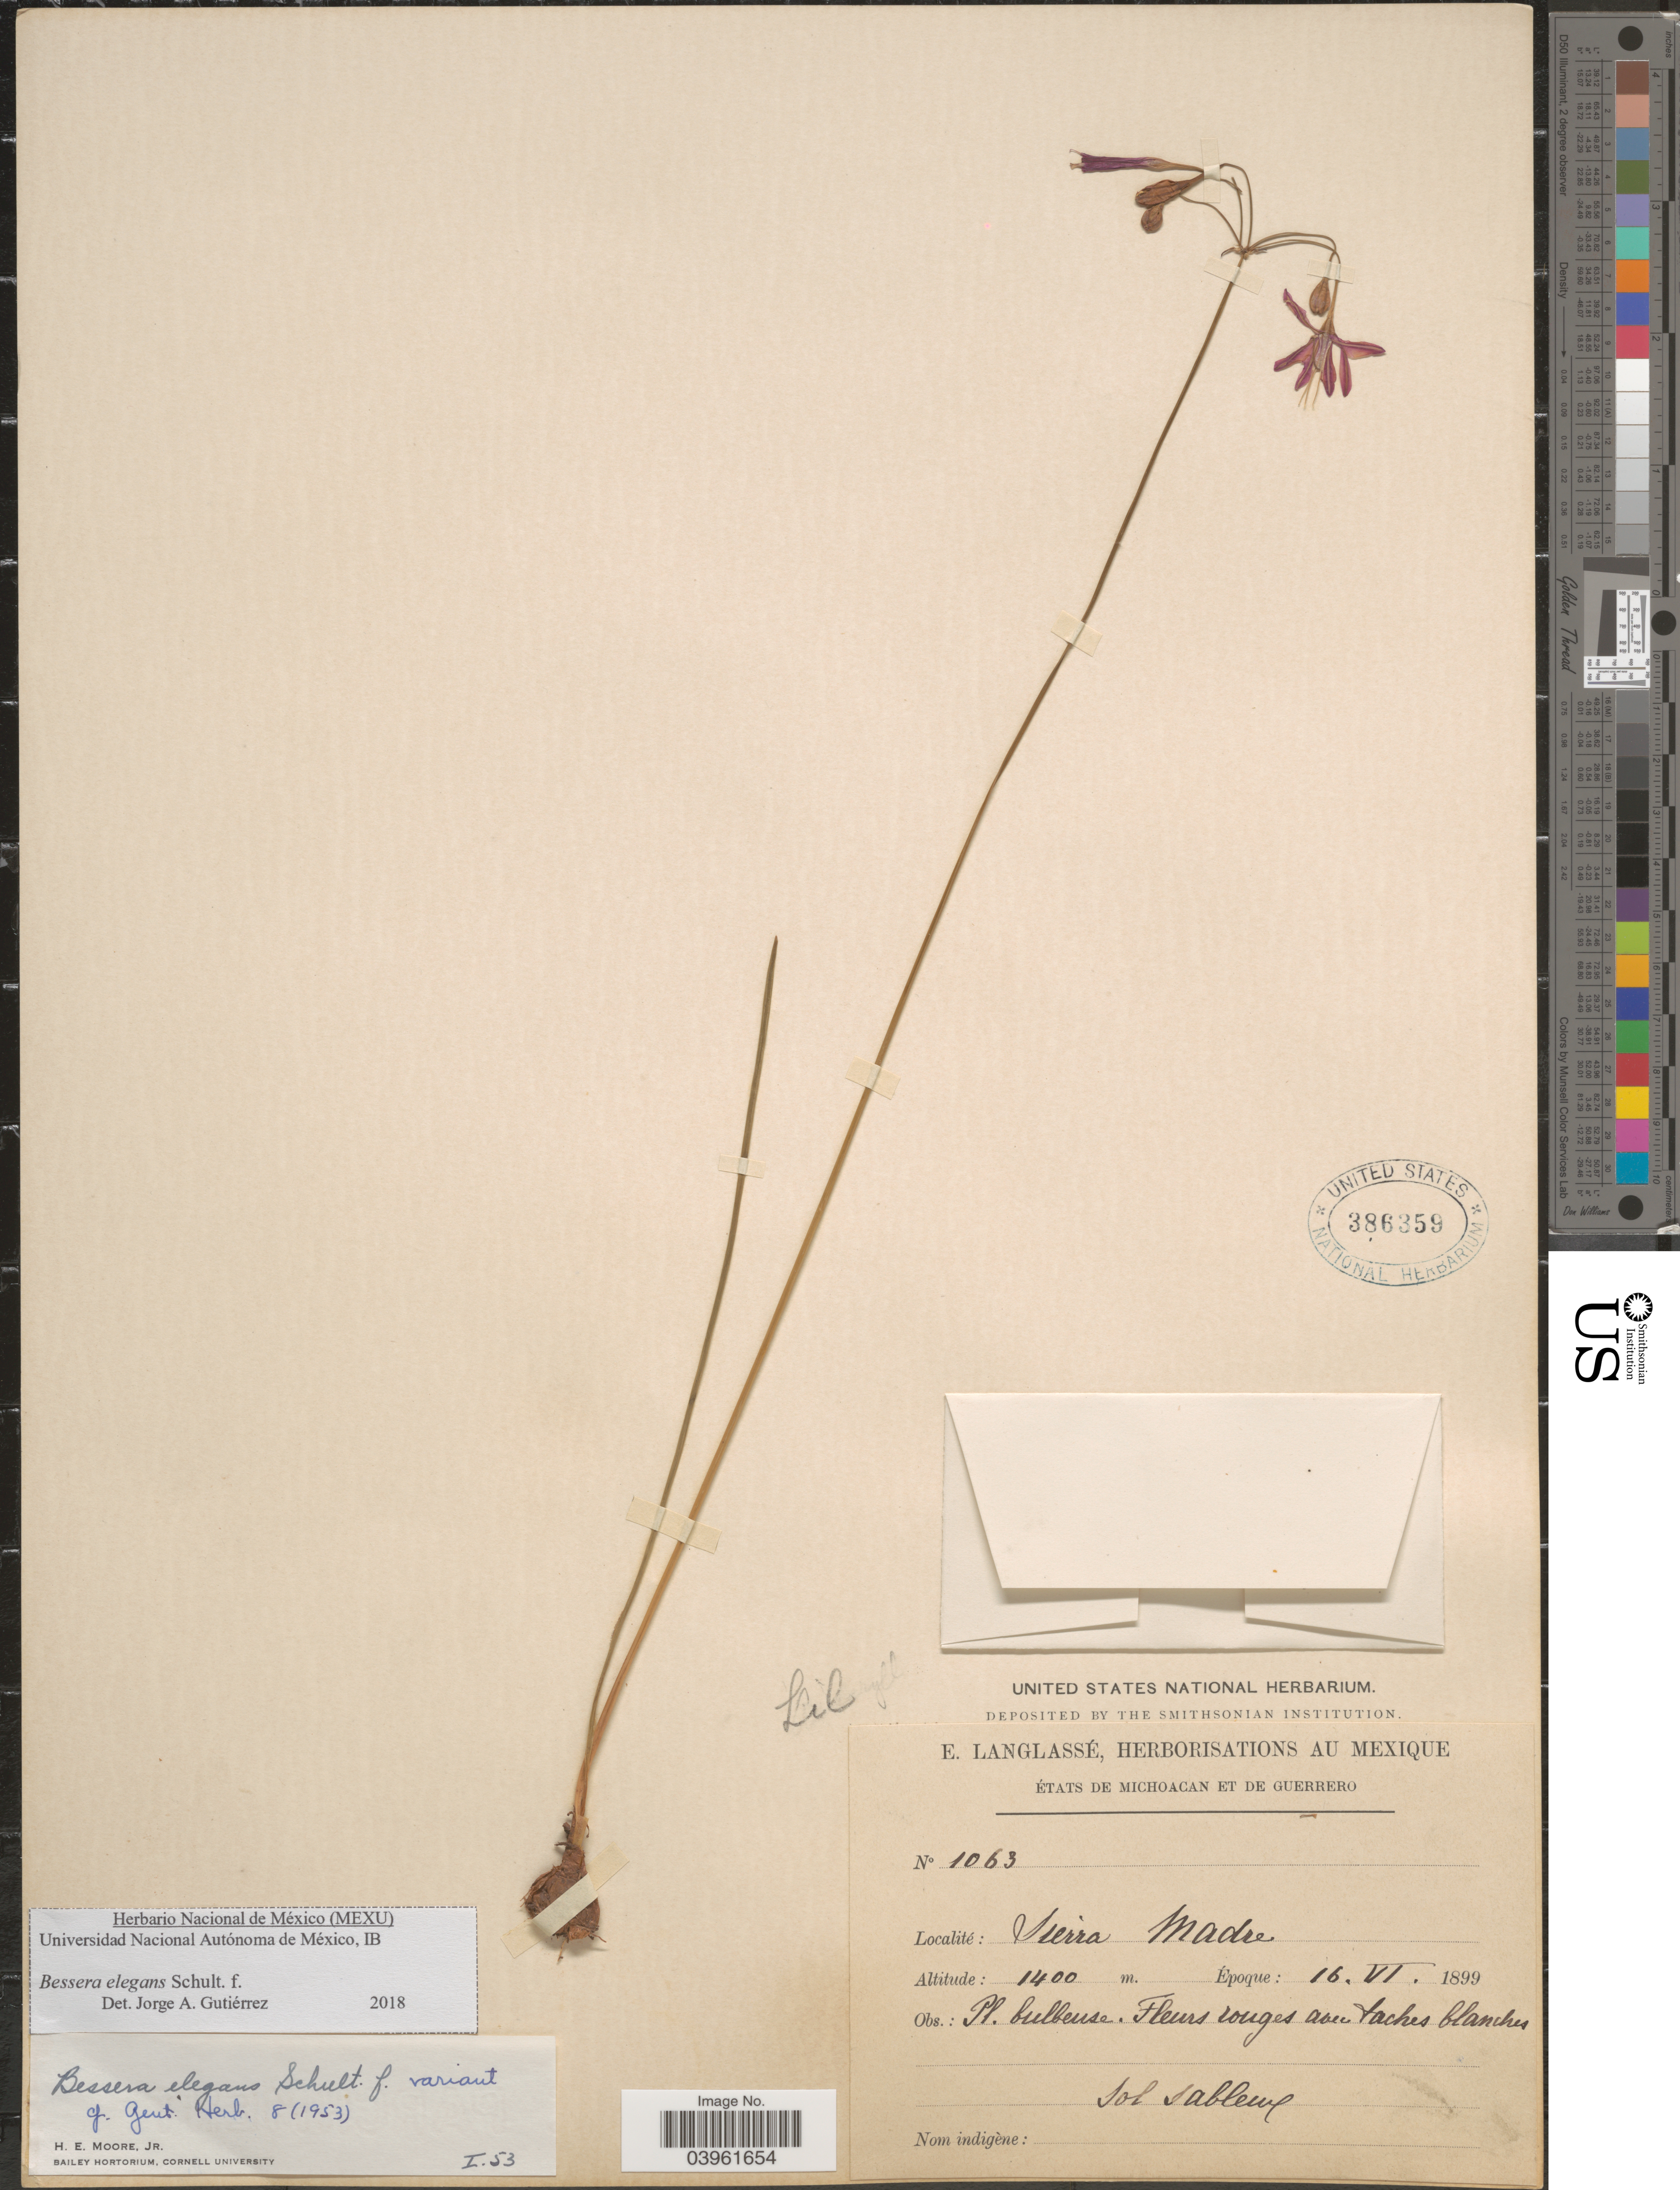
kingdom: Plantae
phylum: Tracheophyta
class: Liliopsida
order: Asparagales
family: Asparagaceae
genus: Bessera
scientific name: Bessera elegans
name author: Schult. f.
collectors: E. Langlassé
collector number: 1063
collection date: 1899-06-16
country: Mexico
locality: États de Michoacan et Guerrero. Sierra Madre.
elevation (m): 1400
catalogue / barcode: US 386359